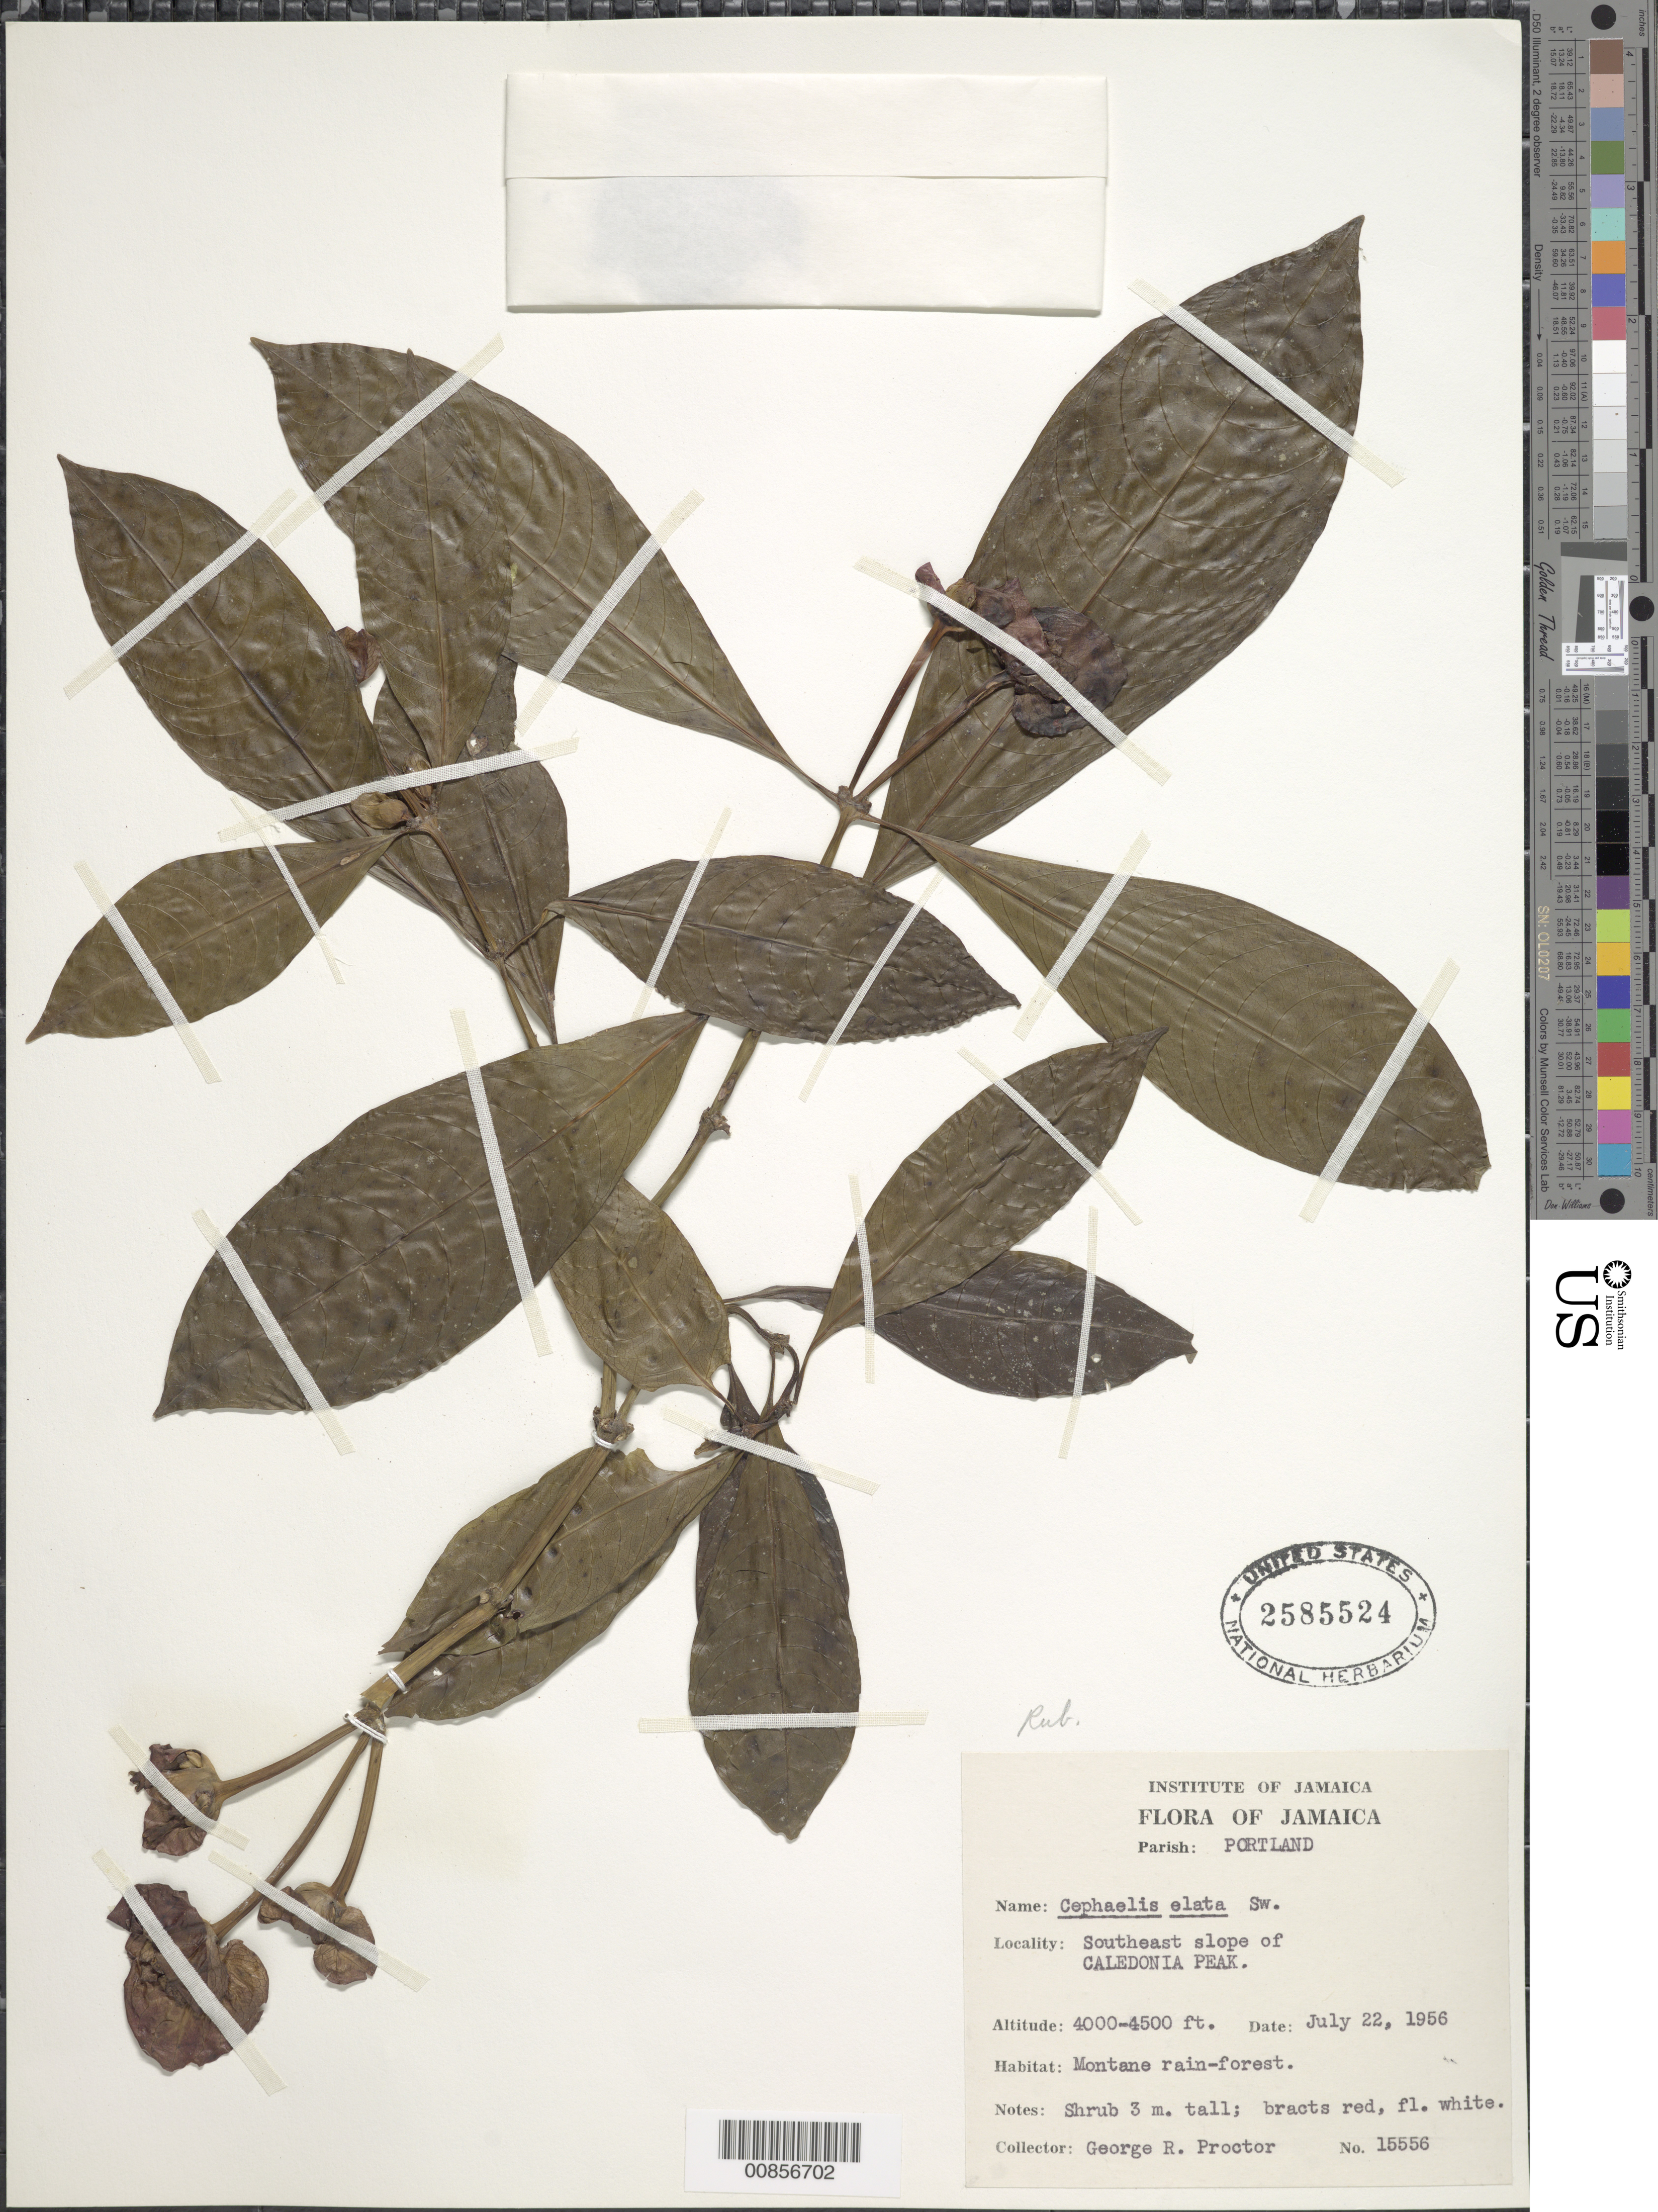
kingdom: Plantae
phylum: Tracheophyta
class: Magnoliopsida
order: Gentianales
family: Rubiaceae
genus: Psychotria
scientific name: Psychotria elata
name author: (Sw.) Hammel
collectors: G. R. Proctor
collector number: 15556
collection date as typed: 22 Jul 1956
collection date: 1956-07-22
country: Jamaica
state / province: Portland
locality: Southeast slope of Caledonia Peak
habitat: Montane rainforest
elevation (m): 1219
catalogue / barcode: US 2585524